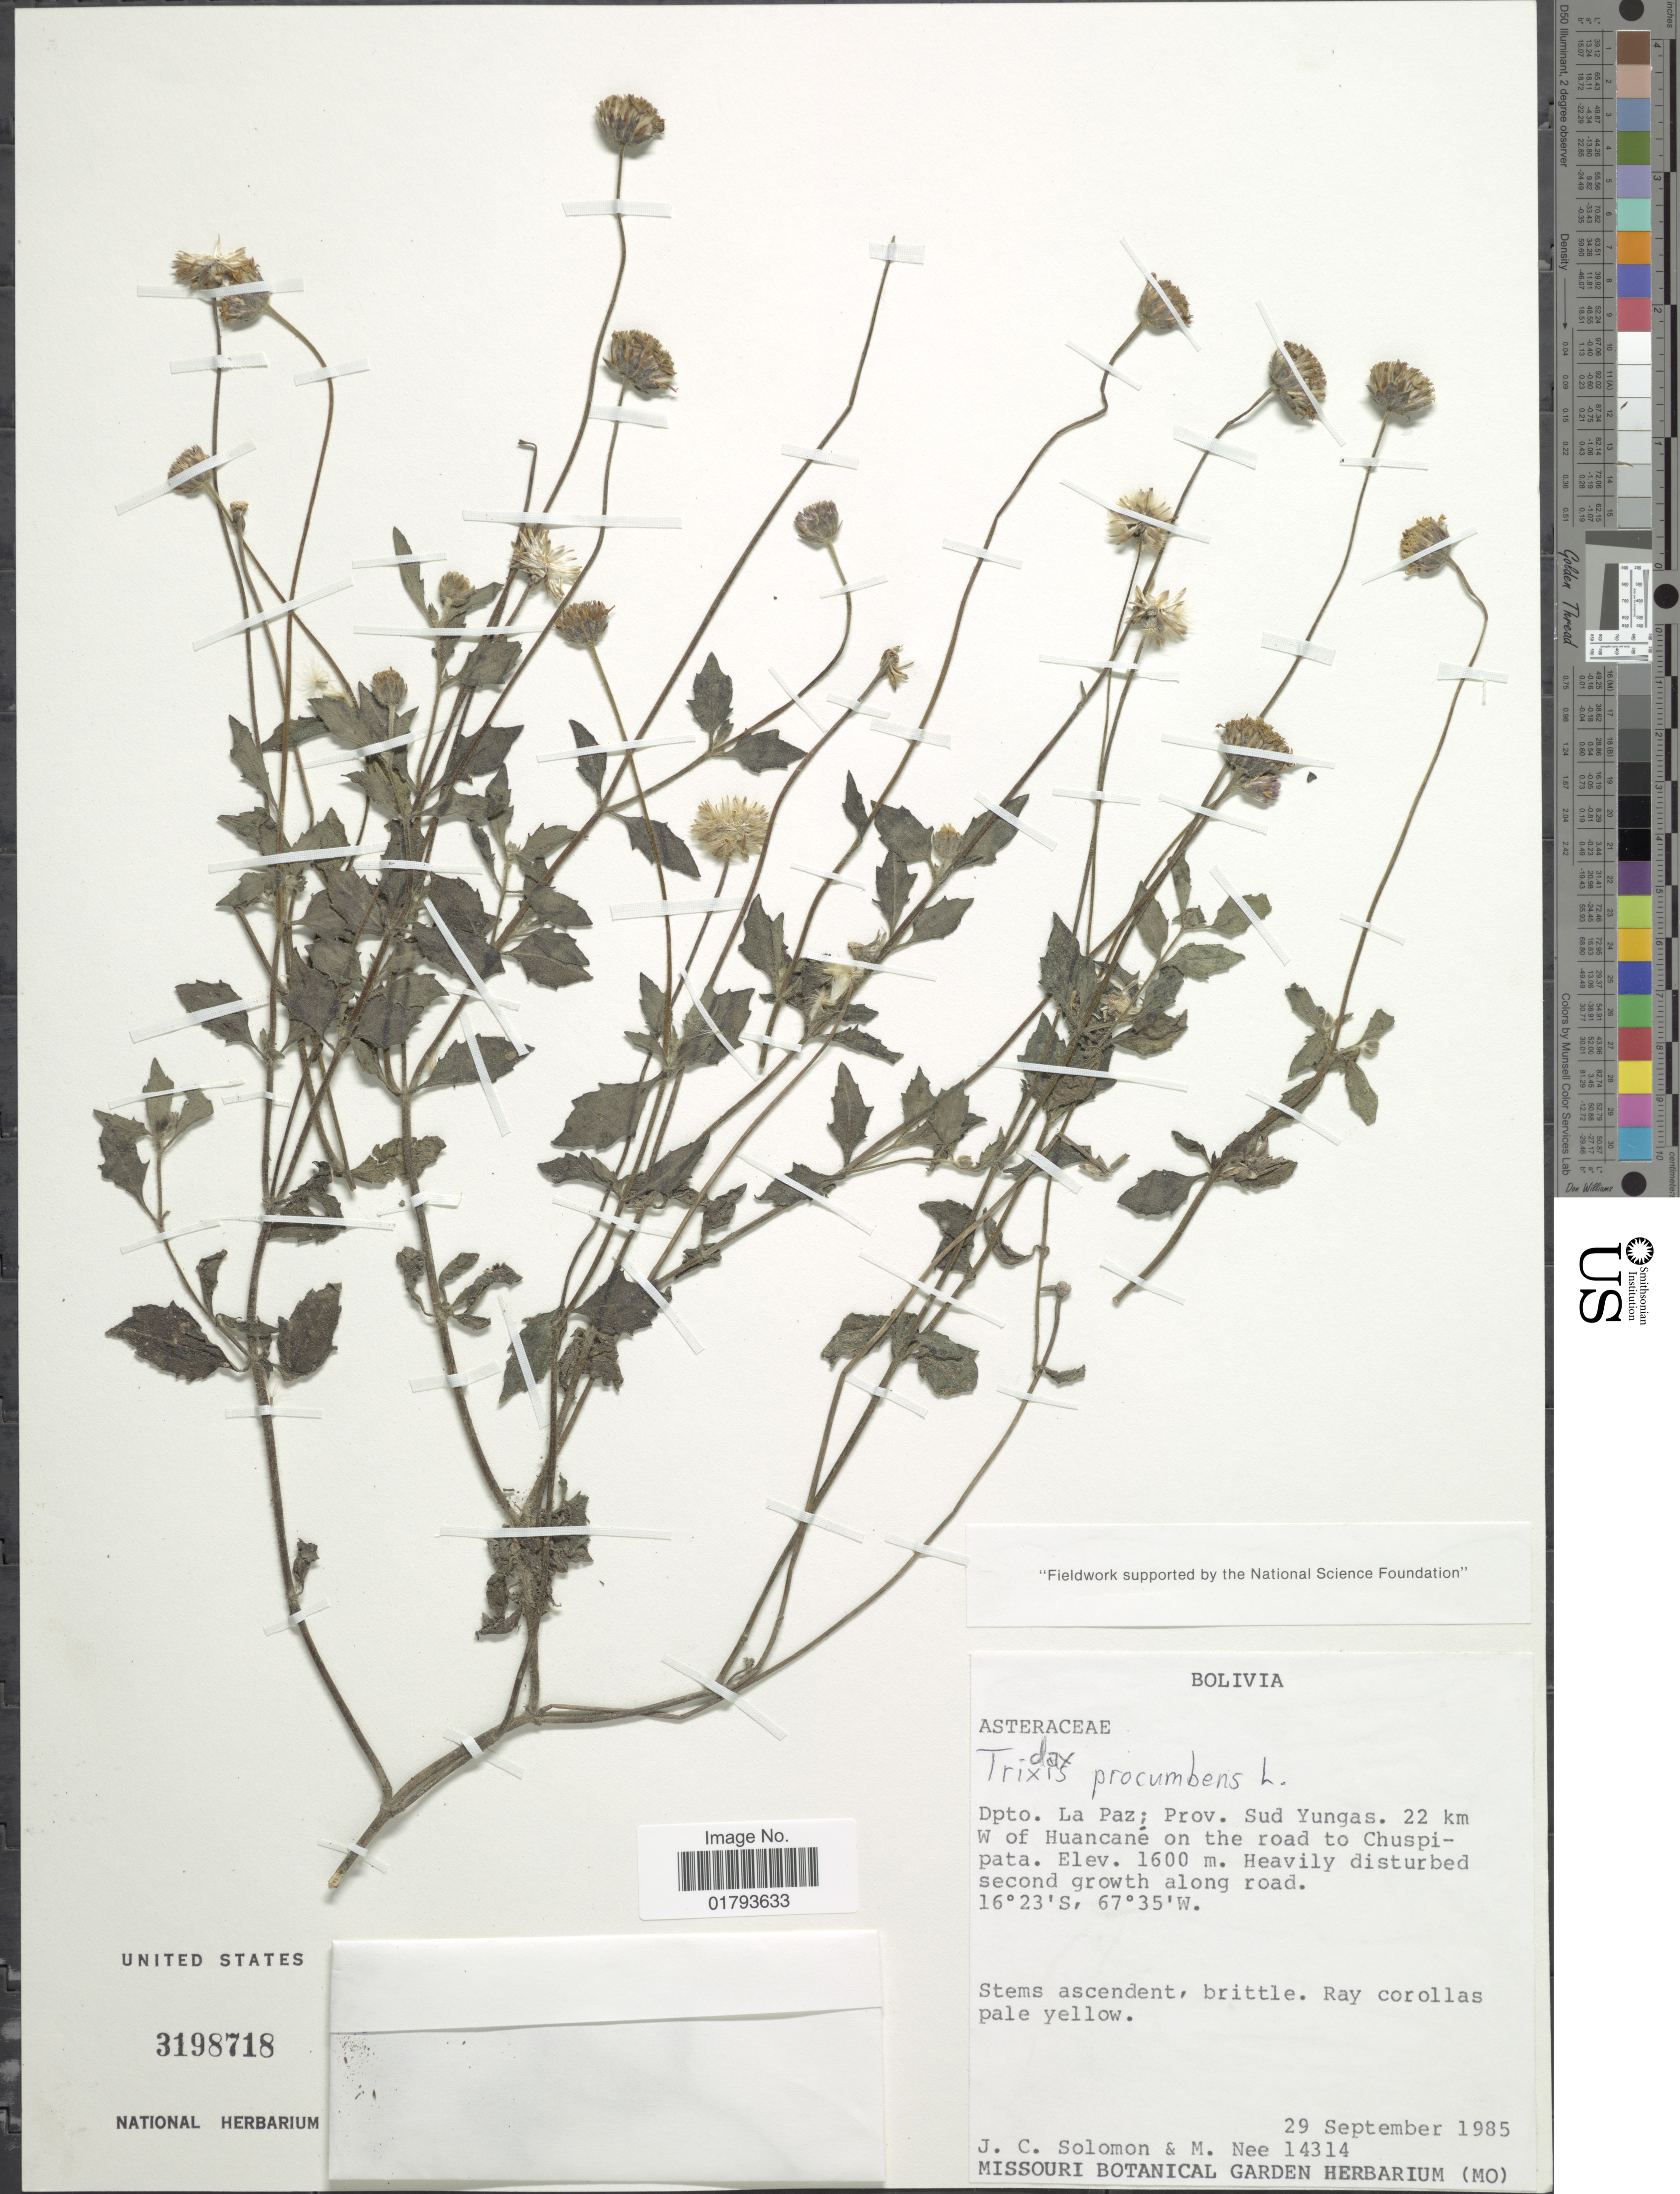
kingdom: Plantae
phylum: Tracheophyta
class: Magnoliopsida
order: Asterales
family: Asteraceae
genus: Tridax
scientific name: Tridax procumbens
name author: L.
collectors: J. C. Solomon & M. Nee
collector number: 14314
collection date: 1985-09-29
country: Bolivia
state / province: La Paz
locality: Dpto. La Paz; Prov.Sud Yungas, 22 km W of Huancane on the road to Chuspipata.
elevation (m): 1600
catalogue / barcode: US 3198718